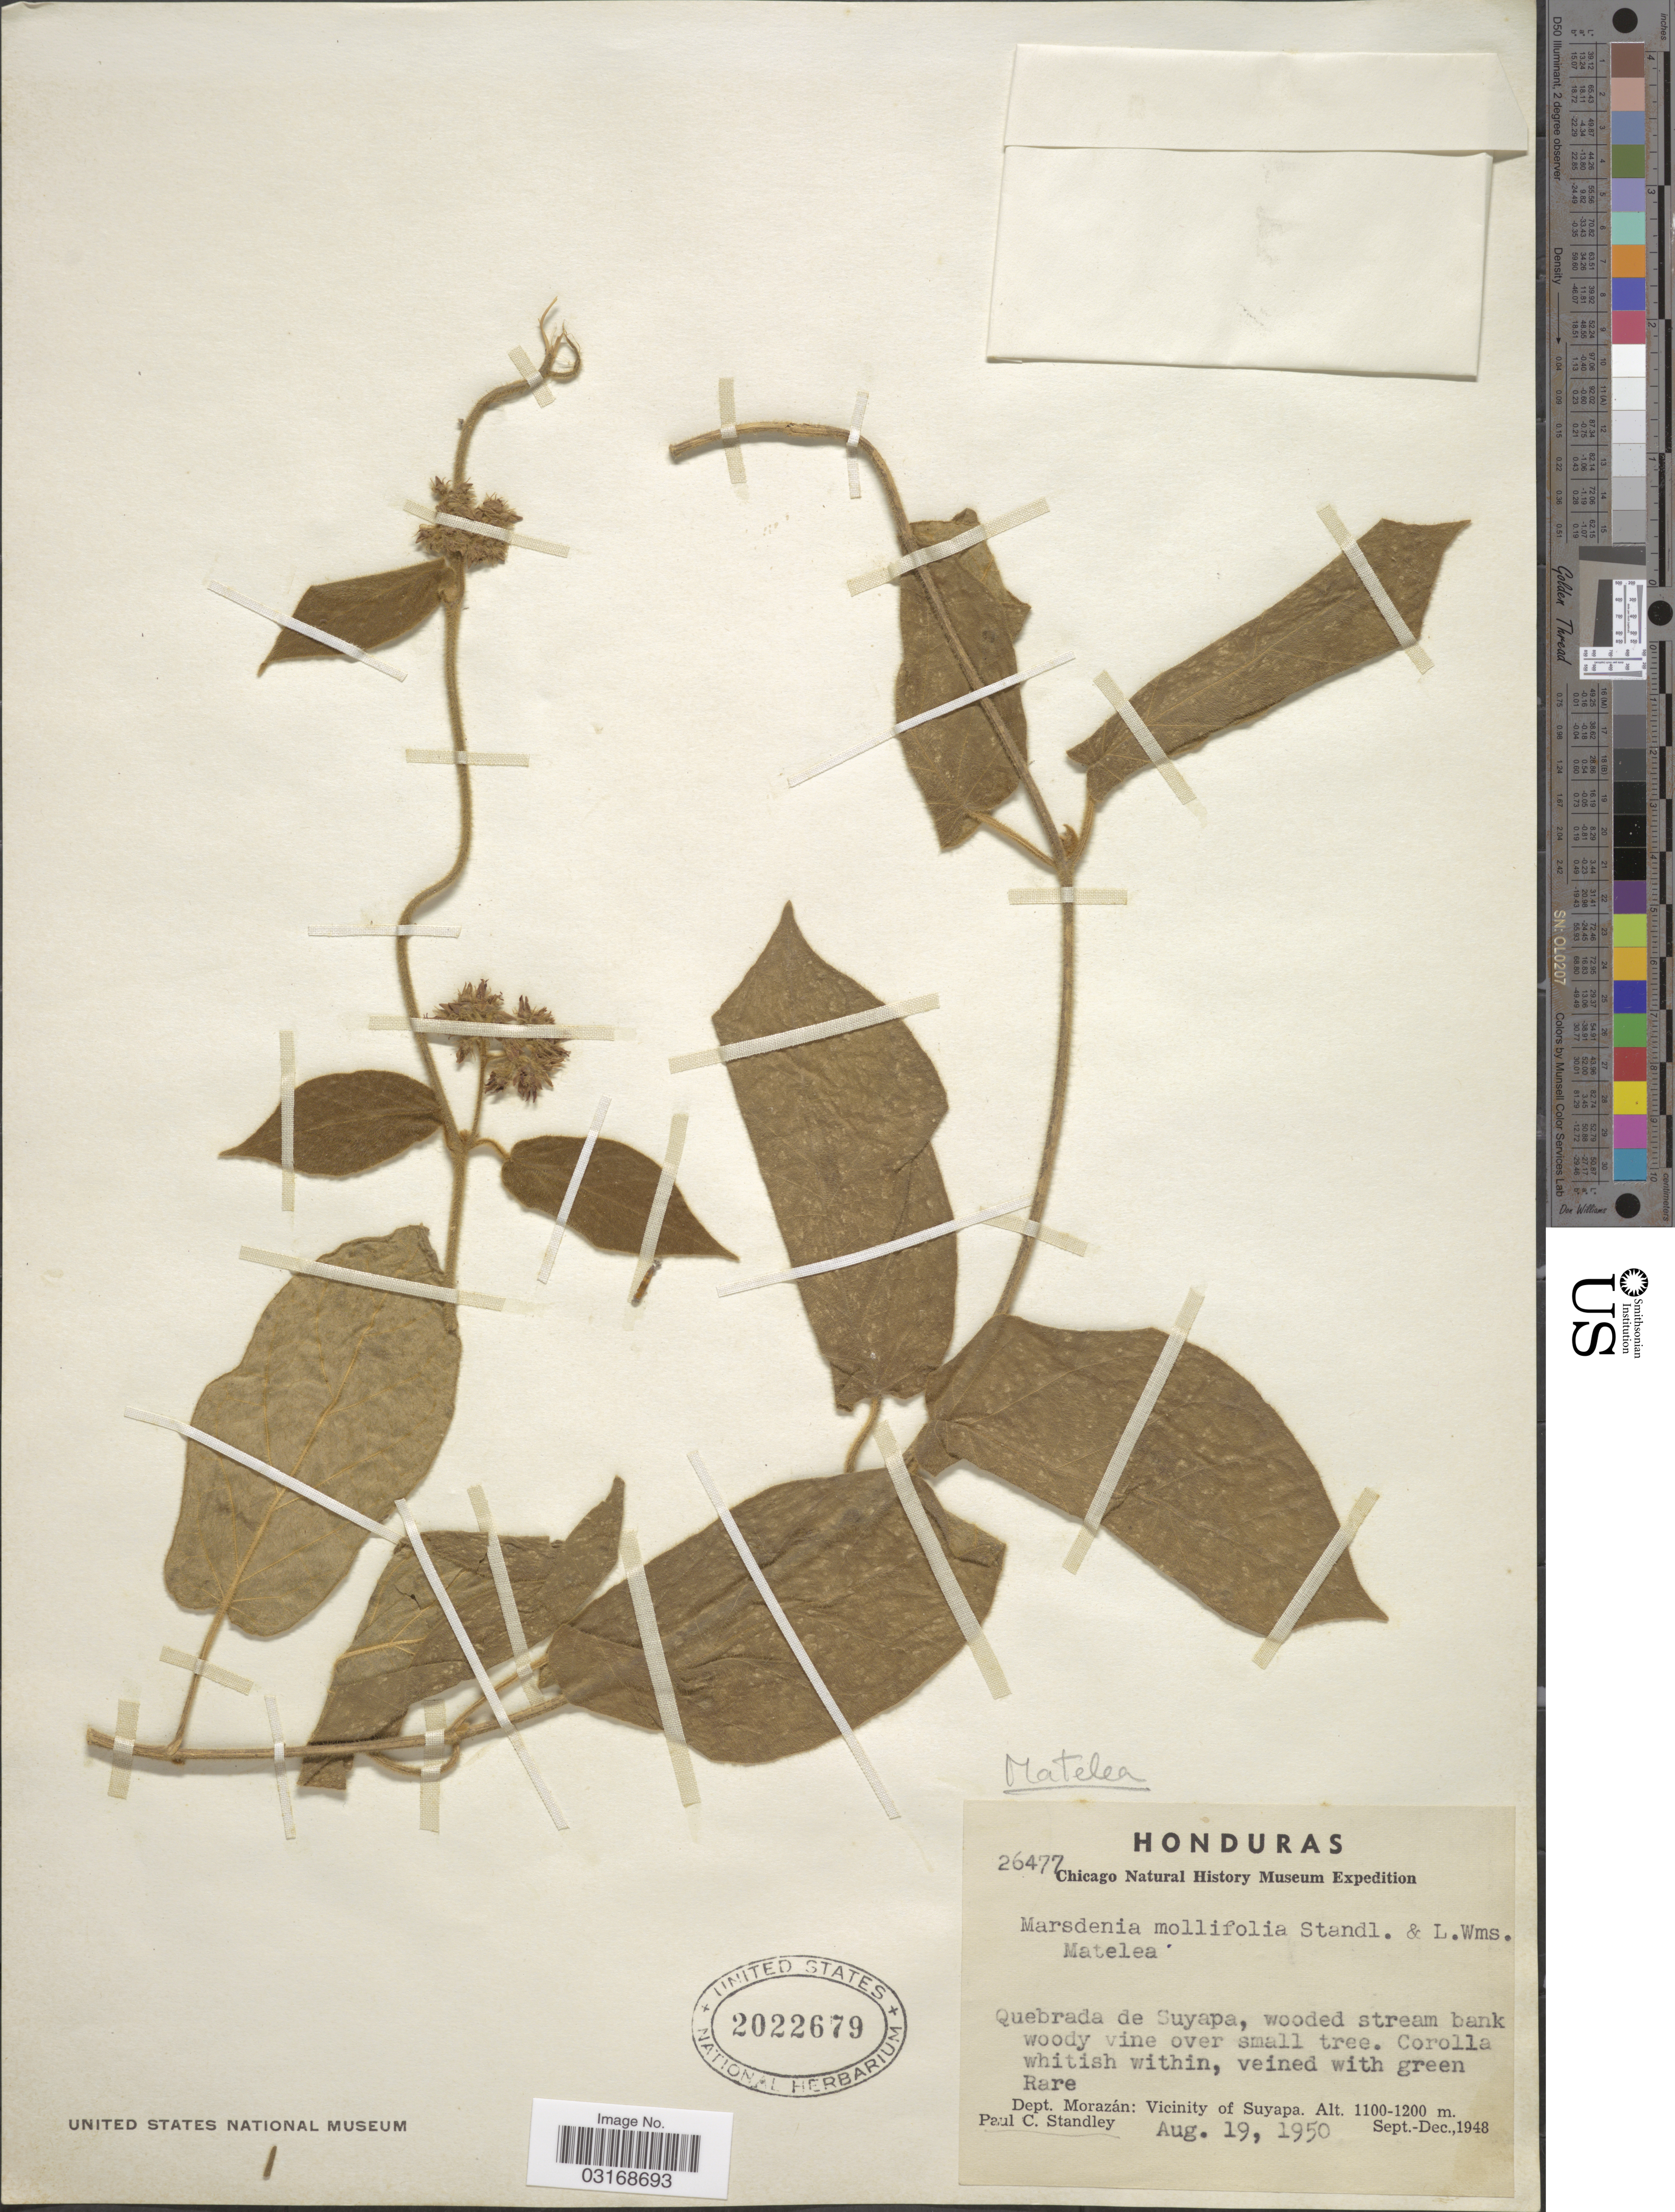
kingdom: Plantae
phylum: Tracheophyta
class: Magnoliopsida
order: Gentianales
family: Apocynaceae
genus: Matelea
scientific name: Matelea warscewiczii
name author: (H. Karst.) Woodson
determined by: Liede-Schumann, S.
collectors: P. C. Standley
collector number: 26477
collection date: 1950-08-19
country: Honduras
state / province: Fco. Morazán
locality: Quebrada de Suyapa. Dept. Morazán: Vicinity of Suyapa.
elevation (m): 1100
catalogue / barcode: US 2022679